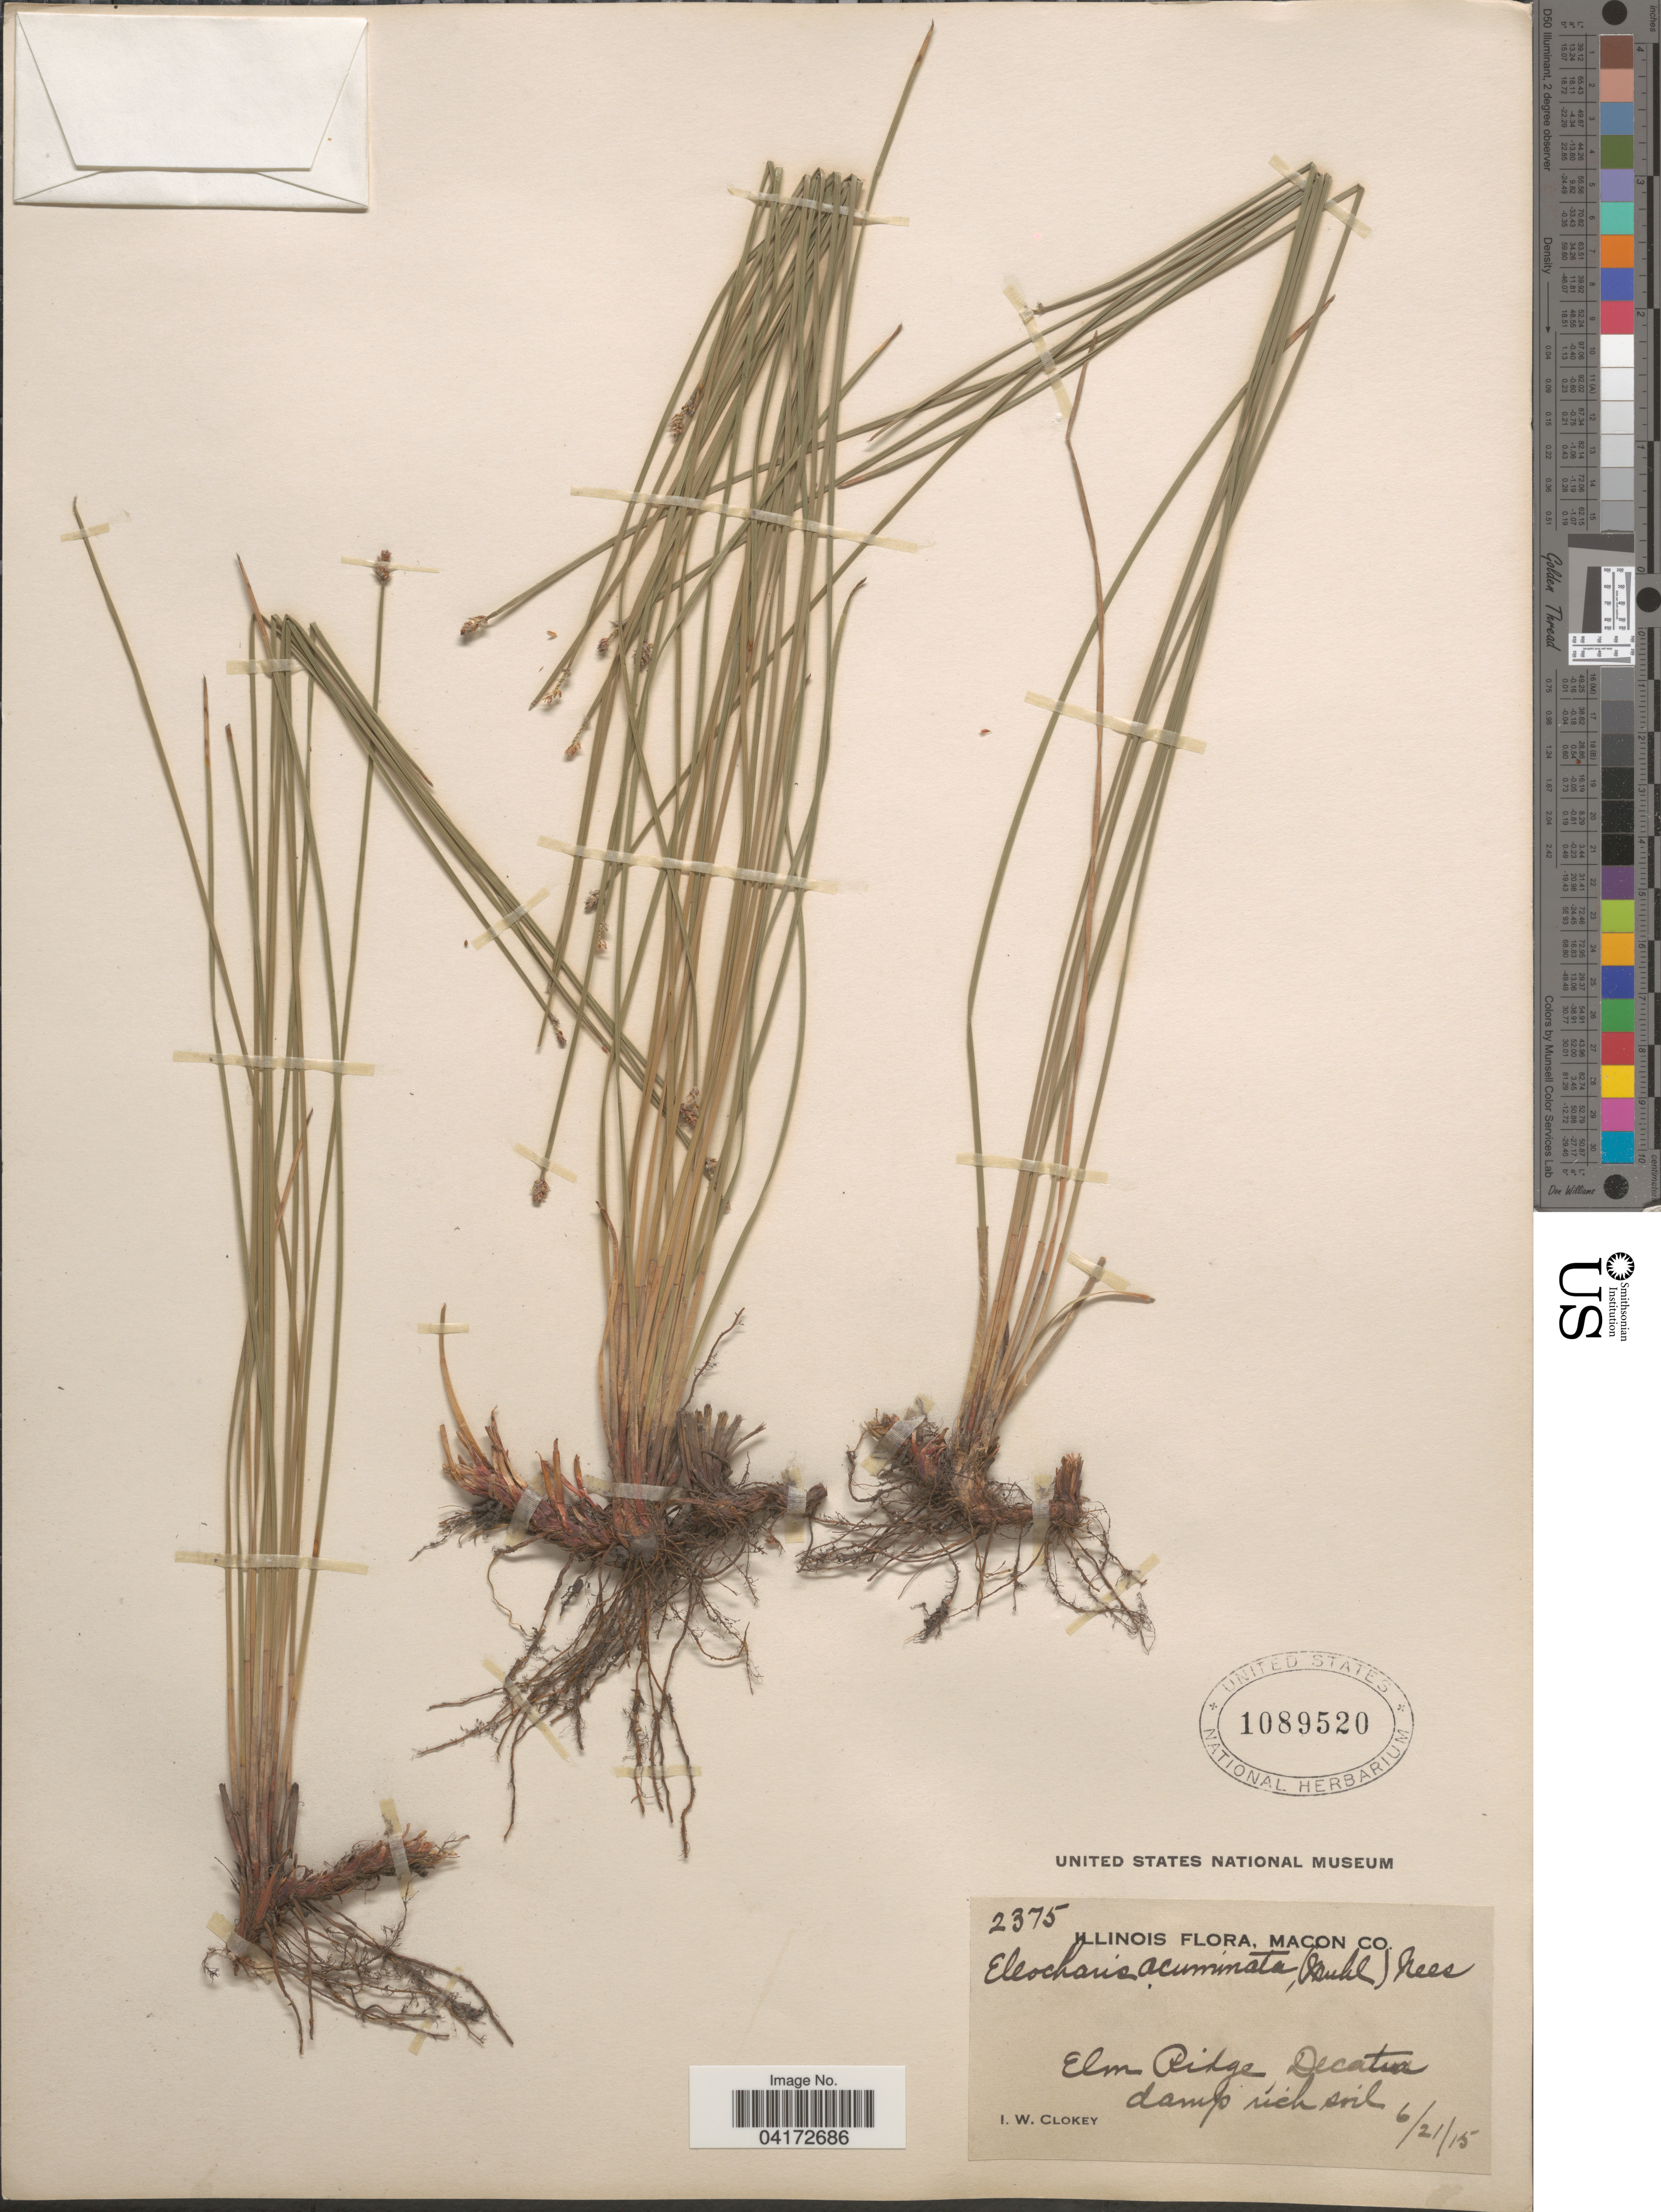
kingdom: Plantae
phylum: Tracheophyta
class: Liliopsida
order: Poales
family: Cyperaceae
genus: Eleocharis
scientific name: Eleocharis compressa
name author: Sull.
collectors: I. W. Clokey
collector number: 2375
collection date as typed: Transcribed d/m/y: 21/6/15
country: United States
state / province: Illinois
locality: Macon Co. Elm Ridge, Decatur.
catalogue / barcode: US 1089520